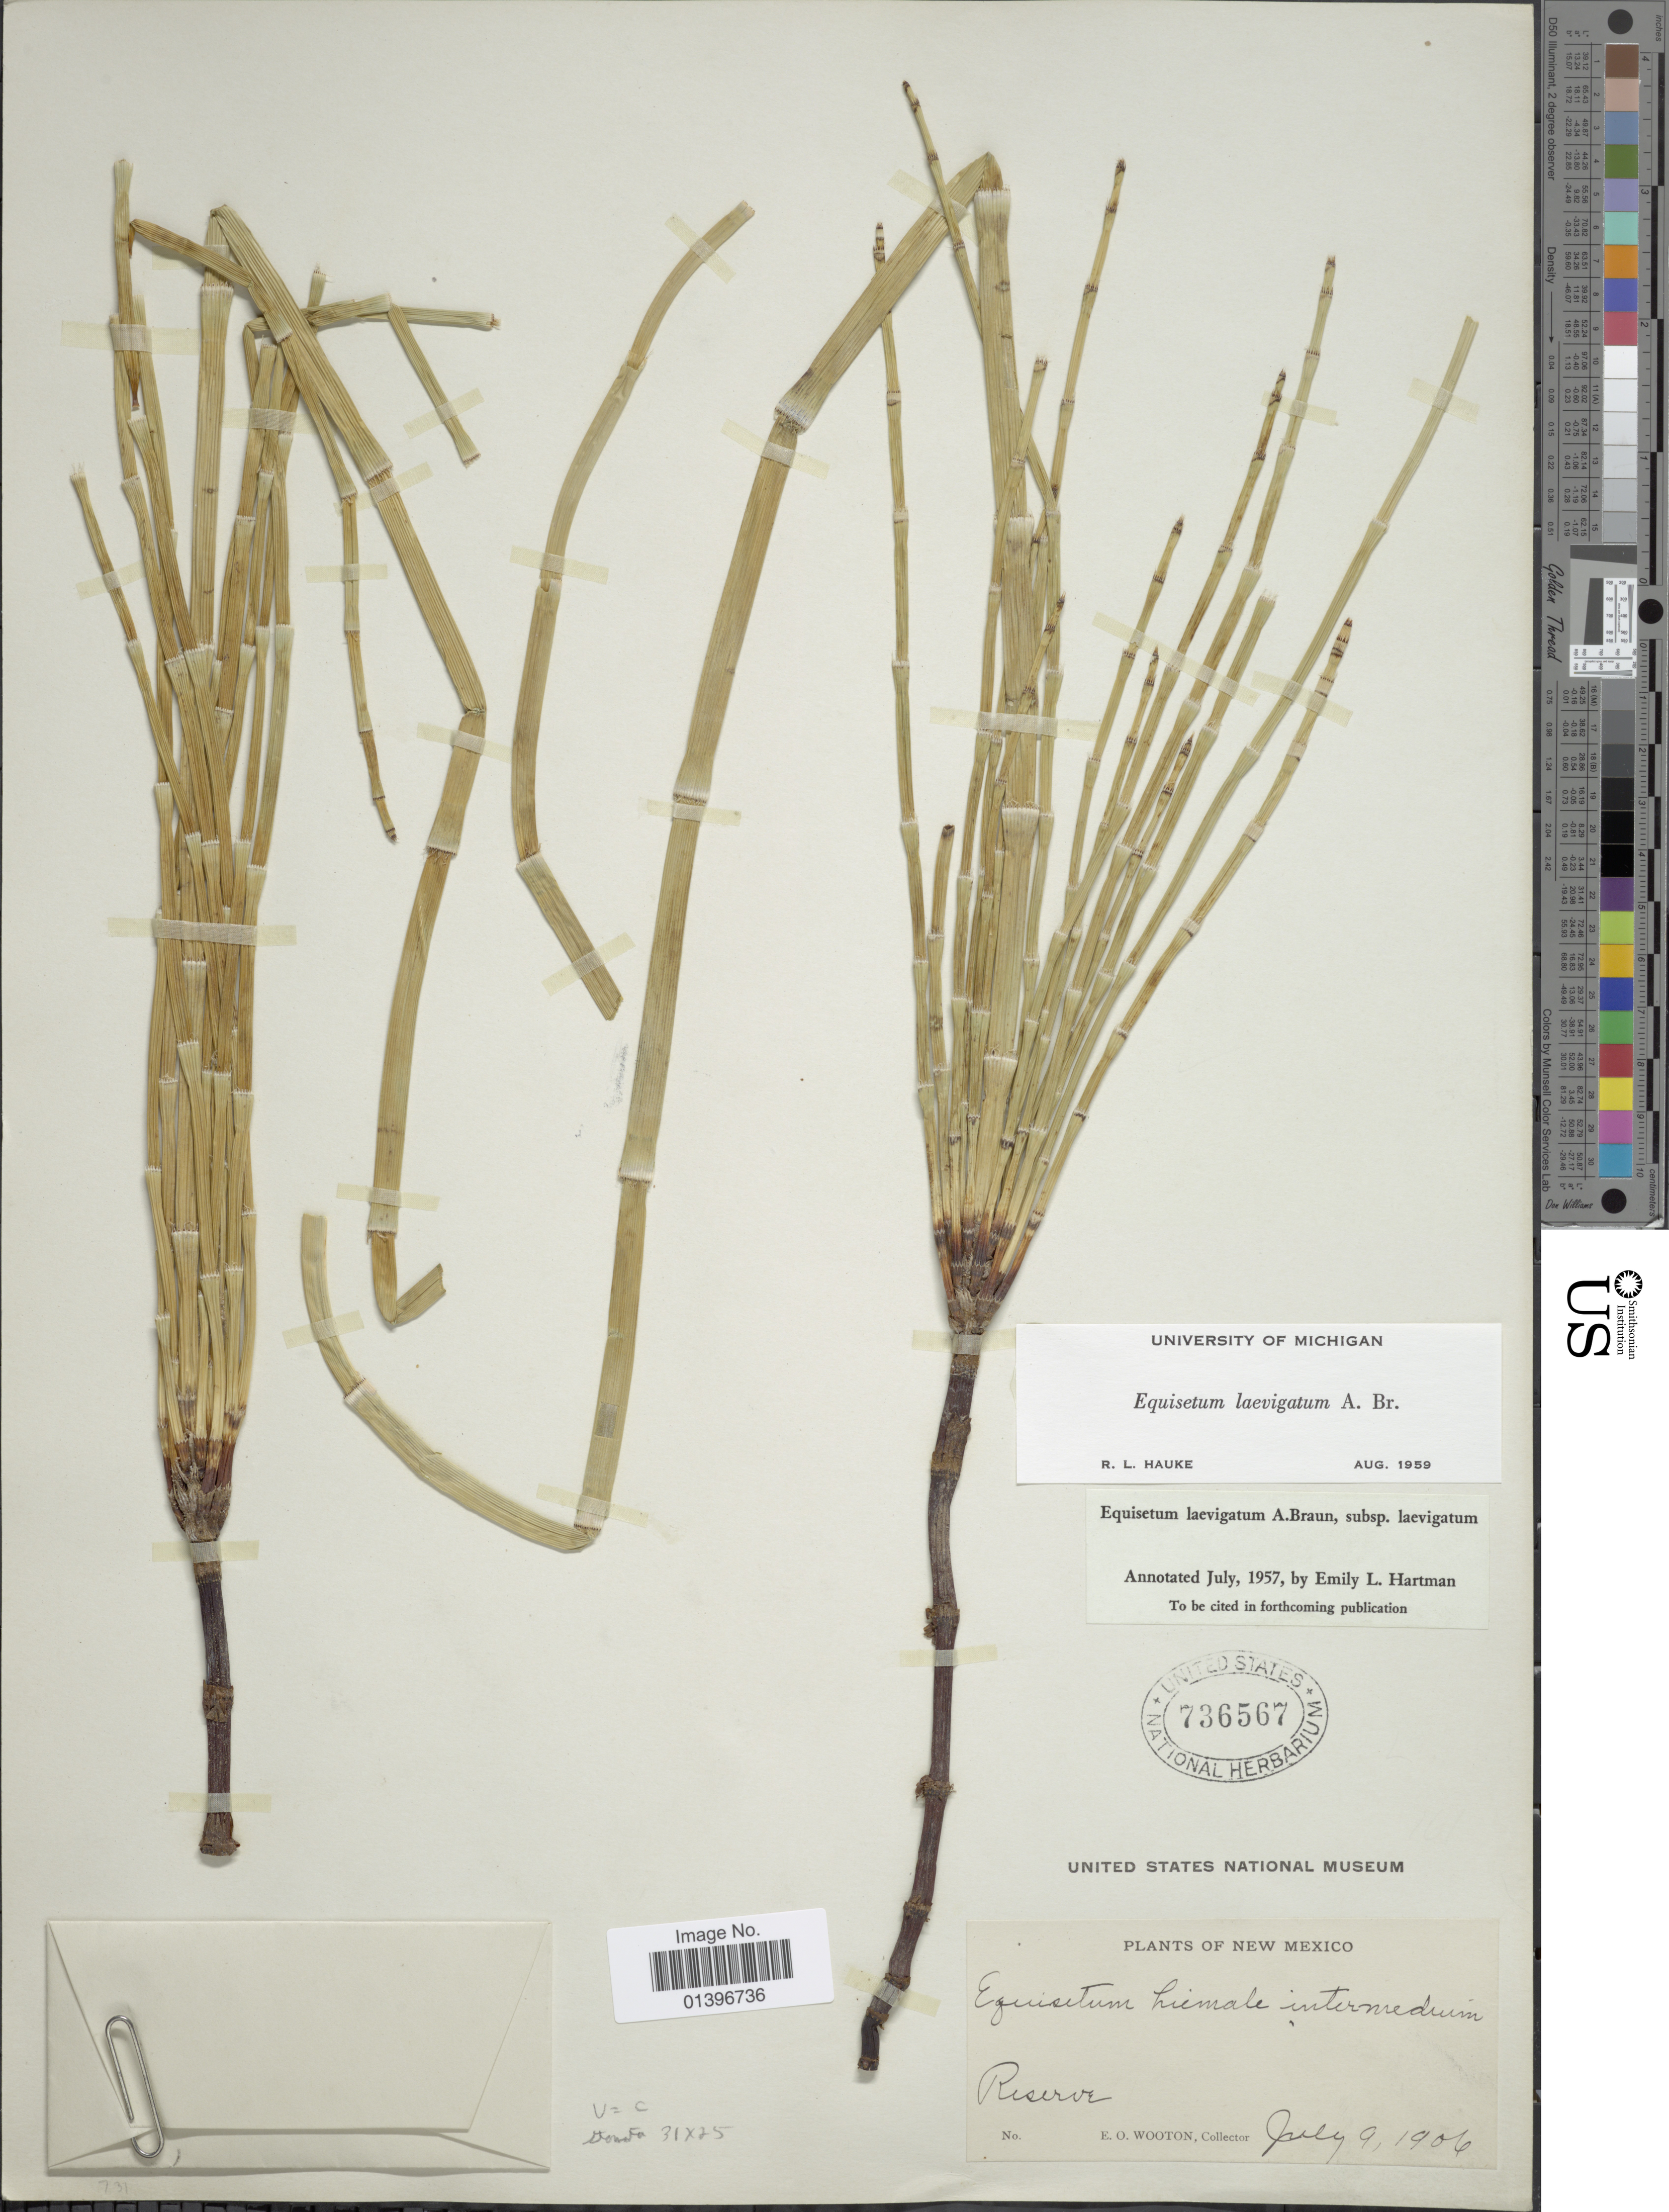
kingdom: Plantae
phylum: Tracheophyta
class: Polypodiopsida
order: Equisetales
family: Equisetaceae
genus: Equisetum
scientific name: Equisetum laevigatum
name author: A. Braun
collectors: E. O. Wooton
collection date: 1906-07-09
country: United States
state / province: New Mexico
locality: Reserve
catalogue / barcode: US 736567